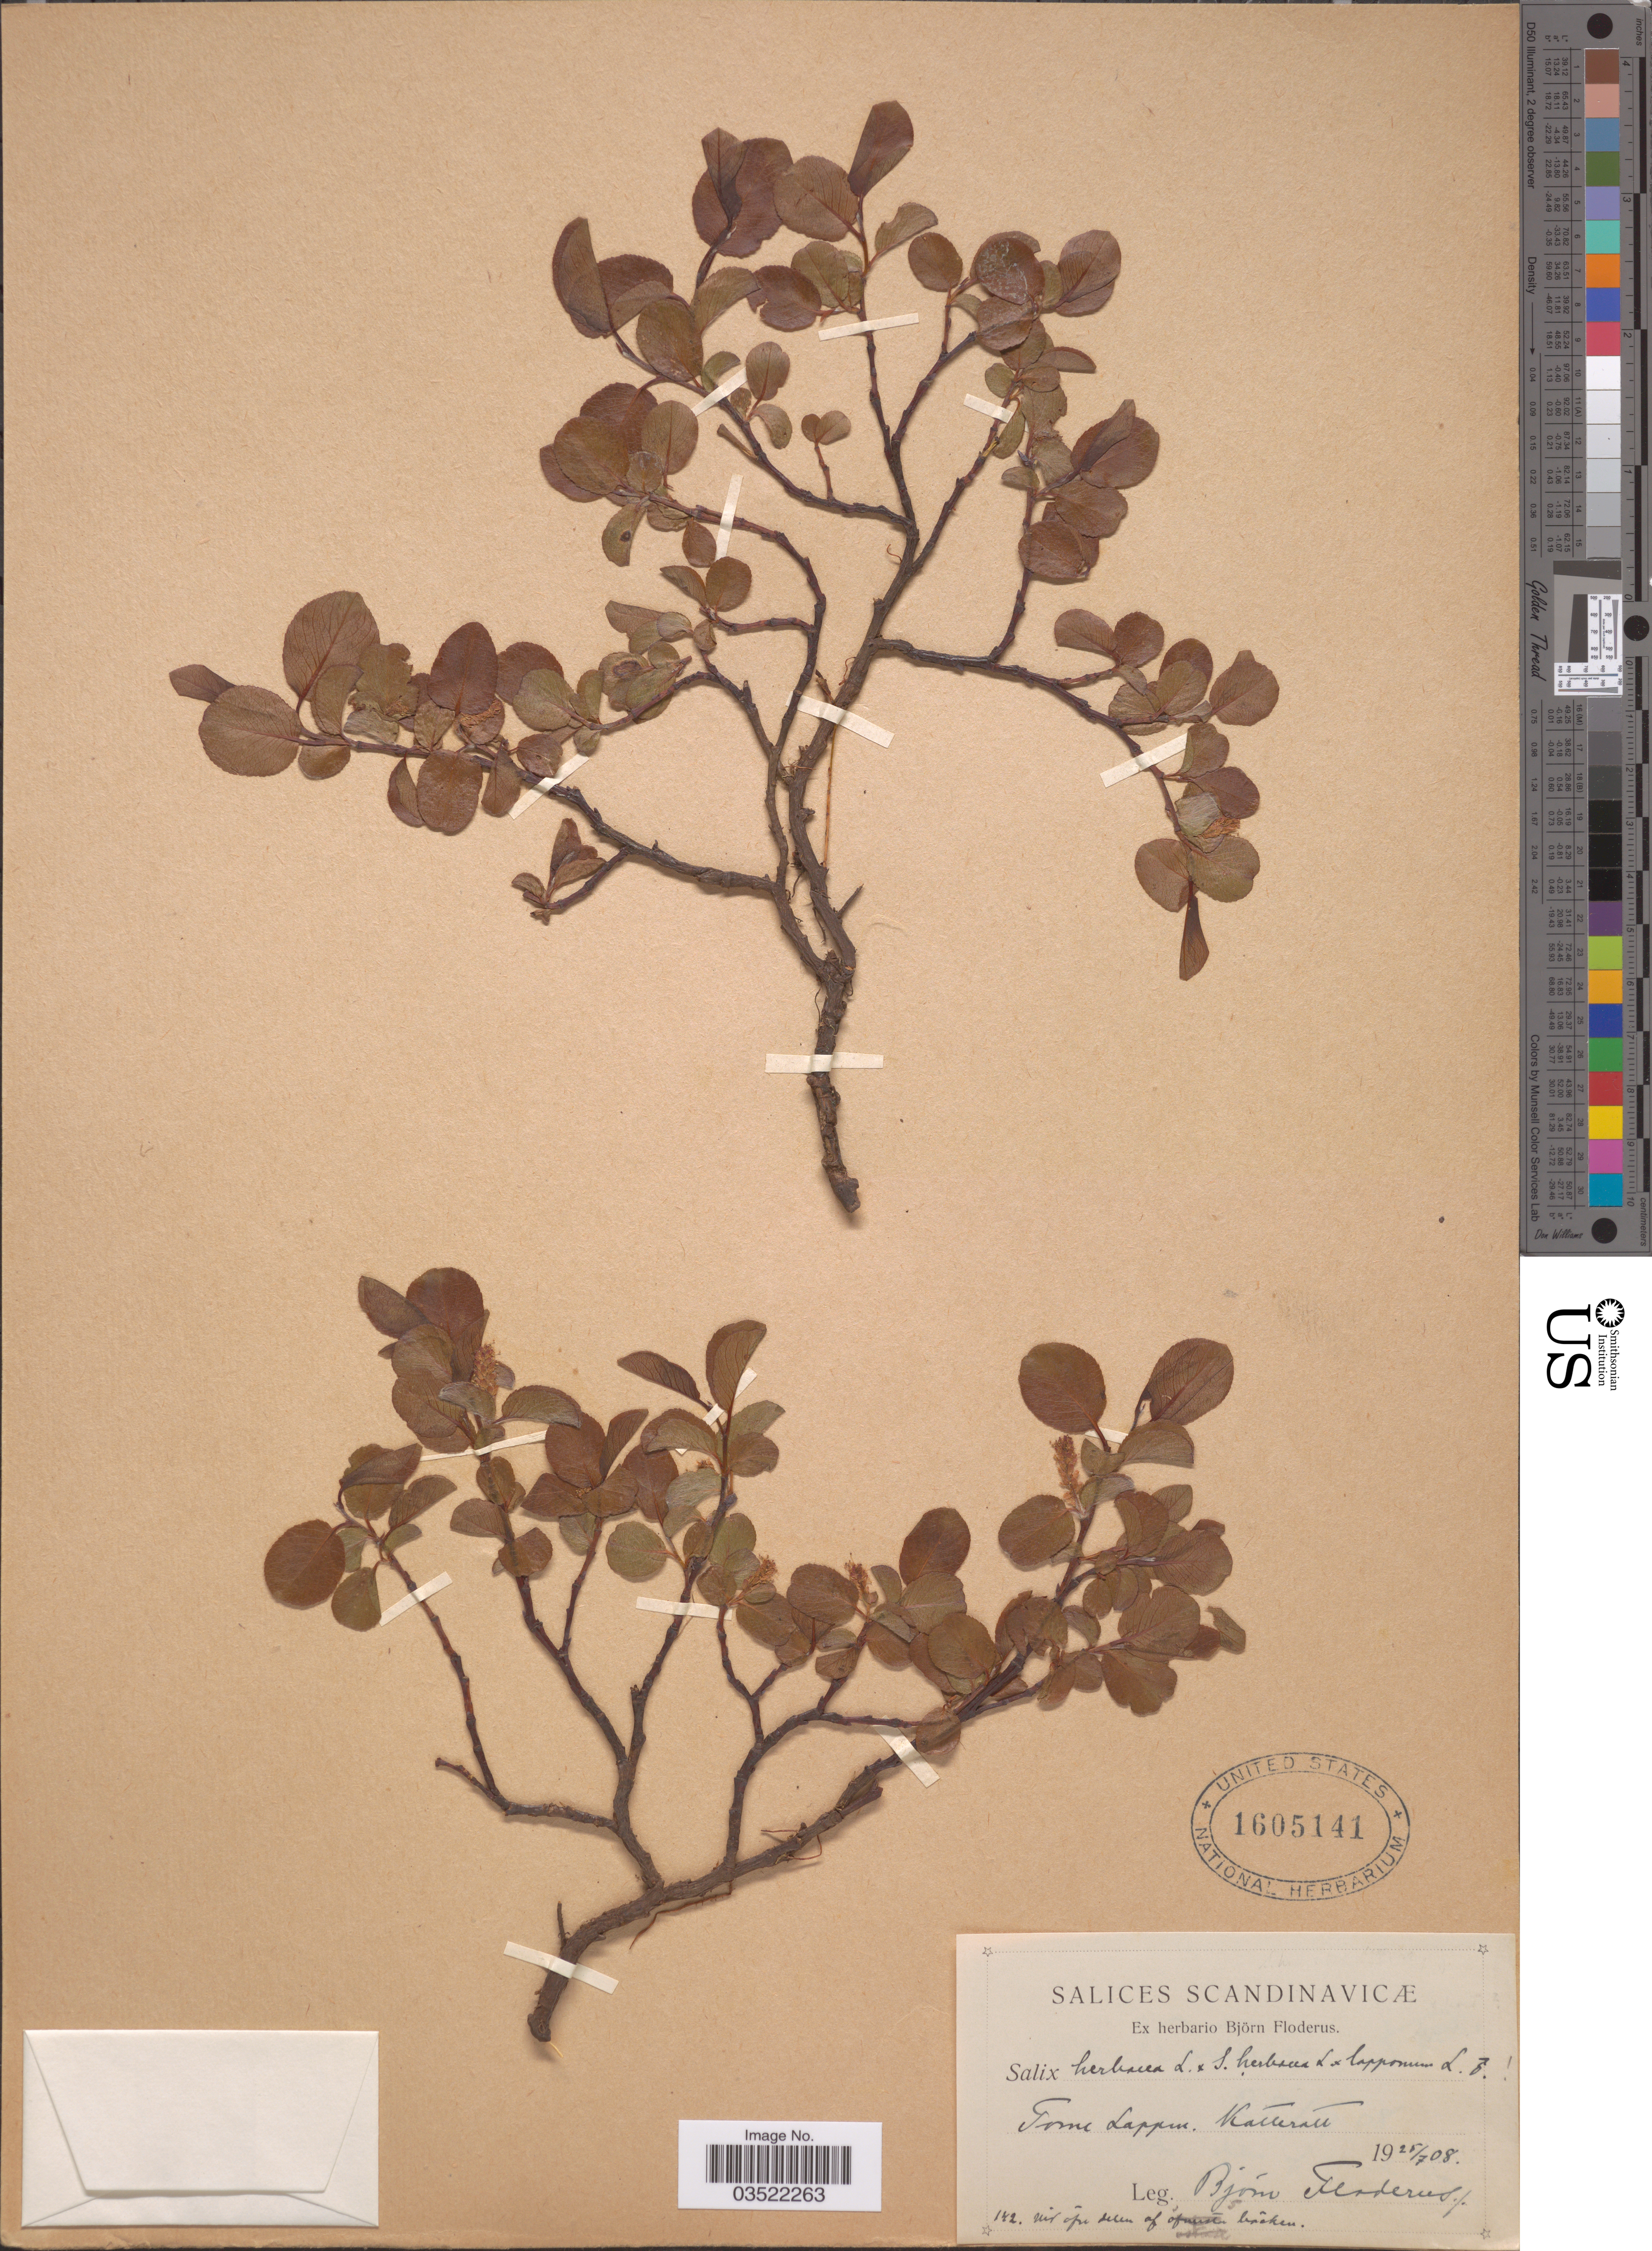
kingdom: Plantae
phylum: Tracheophyta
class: Magnoliopsida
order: Malpighiales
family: Salicaceae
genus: Salix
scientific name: Salix herbacea x S. lapponum L.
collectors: B. G. O. Floderus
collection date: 1908-07-25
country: Norway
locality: Scandinavicæ. Torne Lappm. Katterat.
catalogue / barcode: US 1605141